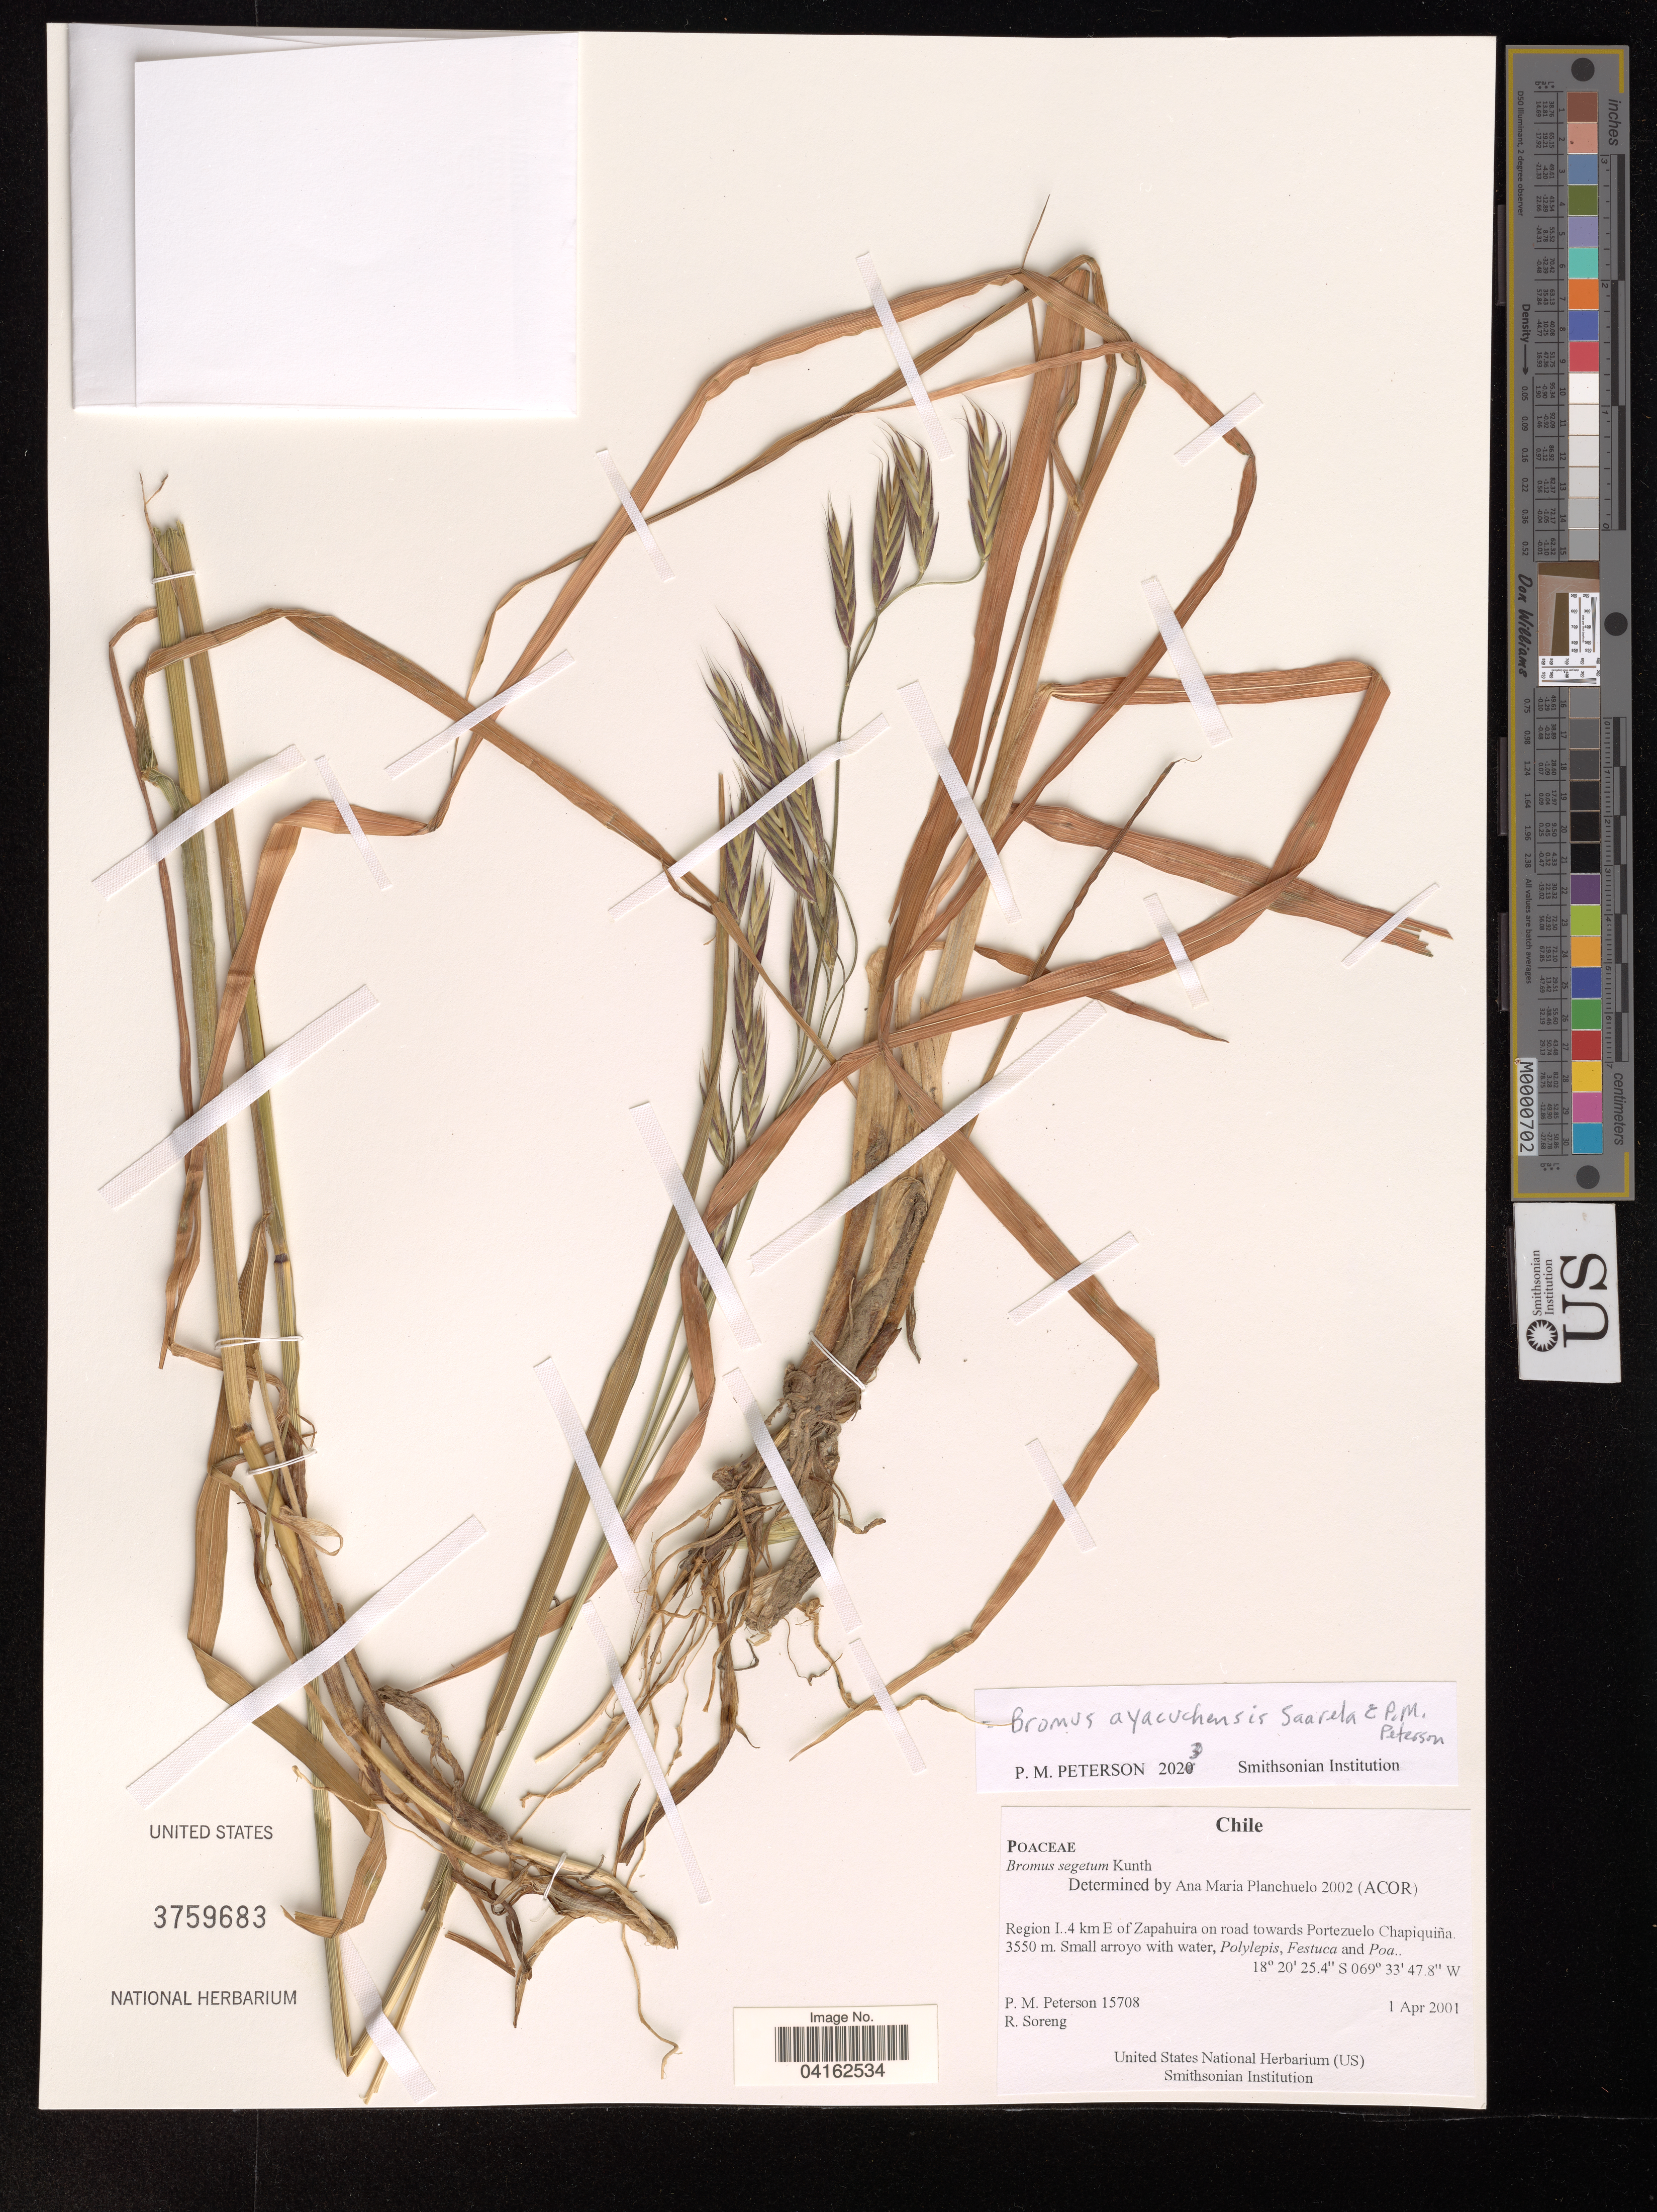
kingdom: Plantae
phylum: Tracheophyta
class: Liliopsida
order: Poales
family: Poaceae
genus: Bromus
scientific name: Bromus segetum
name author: Kunth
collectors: P. M. Peterson & R. J. Soreng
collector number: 15708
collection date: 2001-04-01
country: Chile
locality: Region I. 4 km E of Zapahuira on road towards Portezuelo Chapiquiña.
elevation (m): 3550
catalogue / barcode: US 3759683